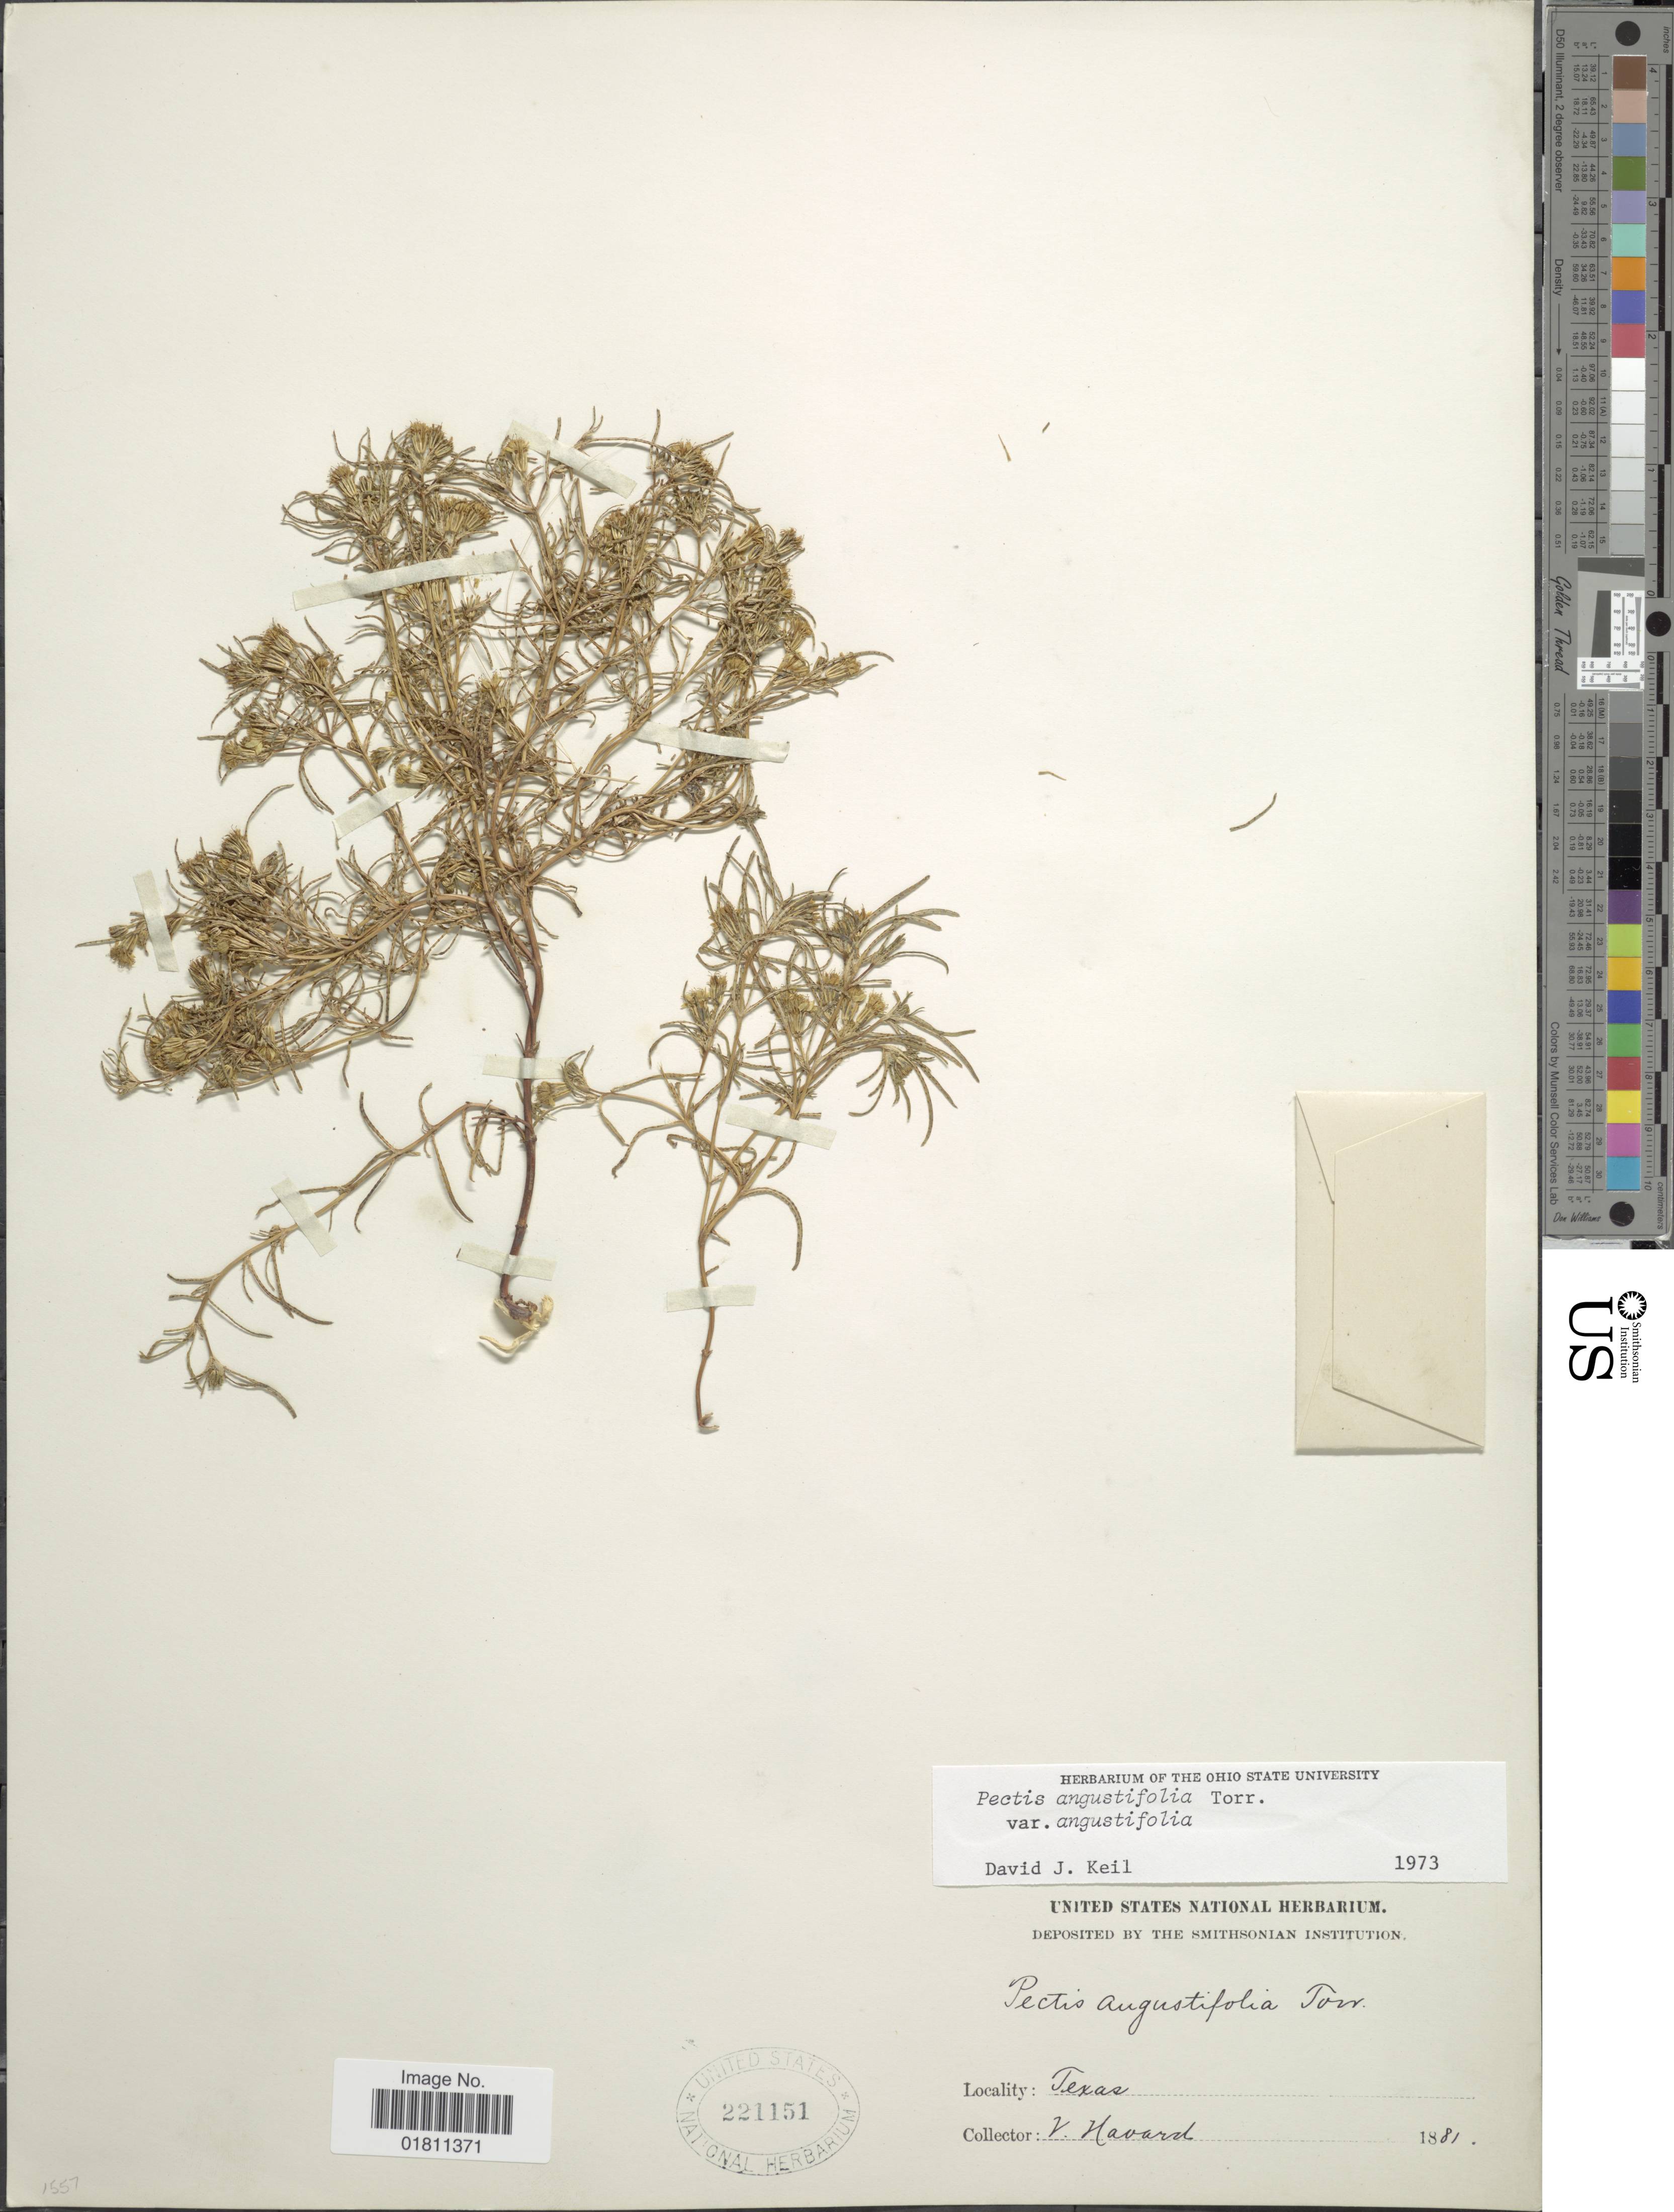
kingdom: Plantae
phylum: Tracheophyta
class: Magnoliopsida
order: Asterales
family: Asteraceae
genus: Pectis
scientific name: Pectis angustifolia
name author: Torr.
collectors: V. Havard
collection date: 1881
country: United States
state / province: Texas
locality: Texas.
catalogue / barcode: US 221151